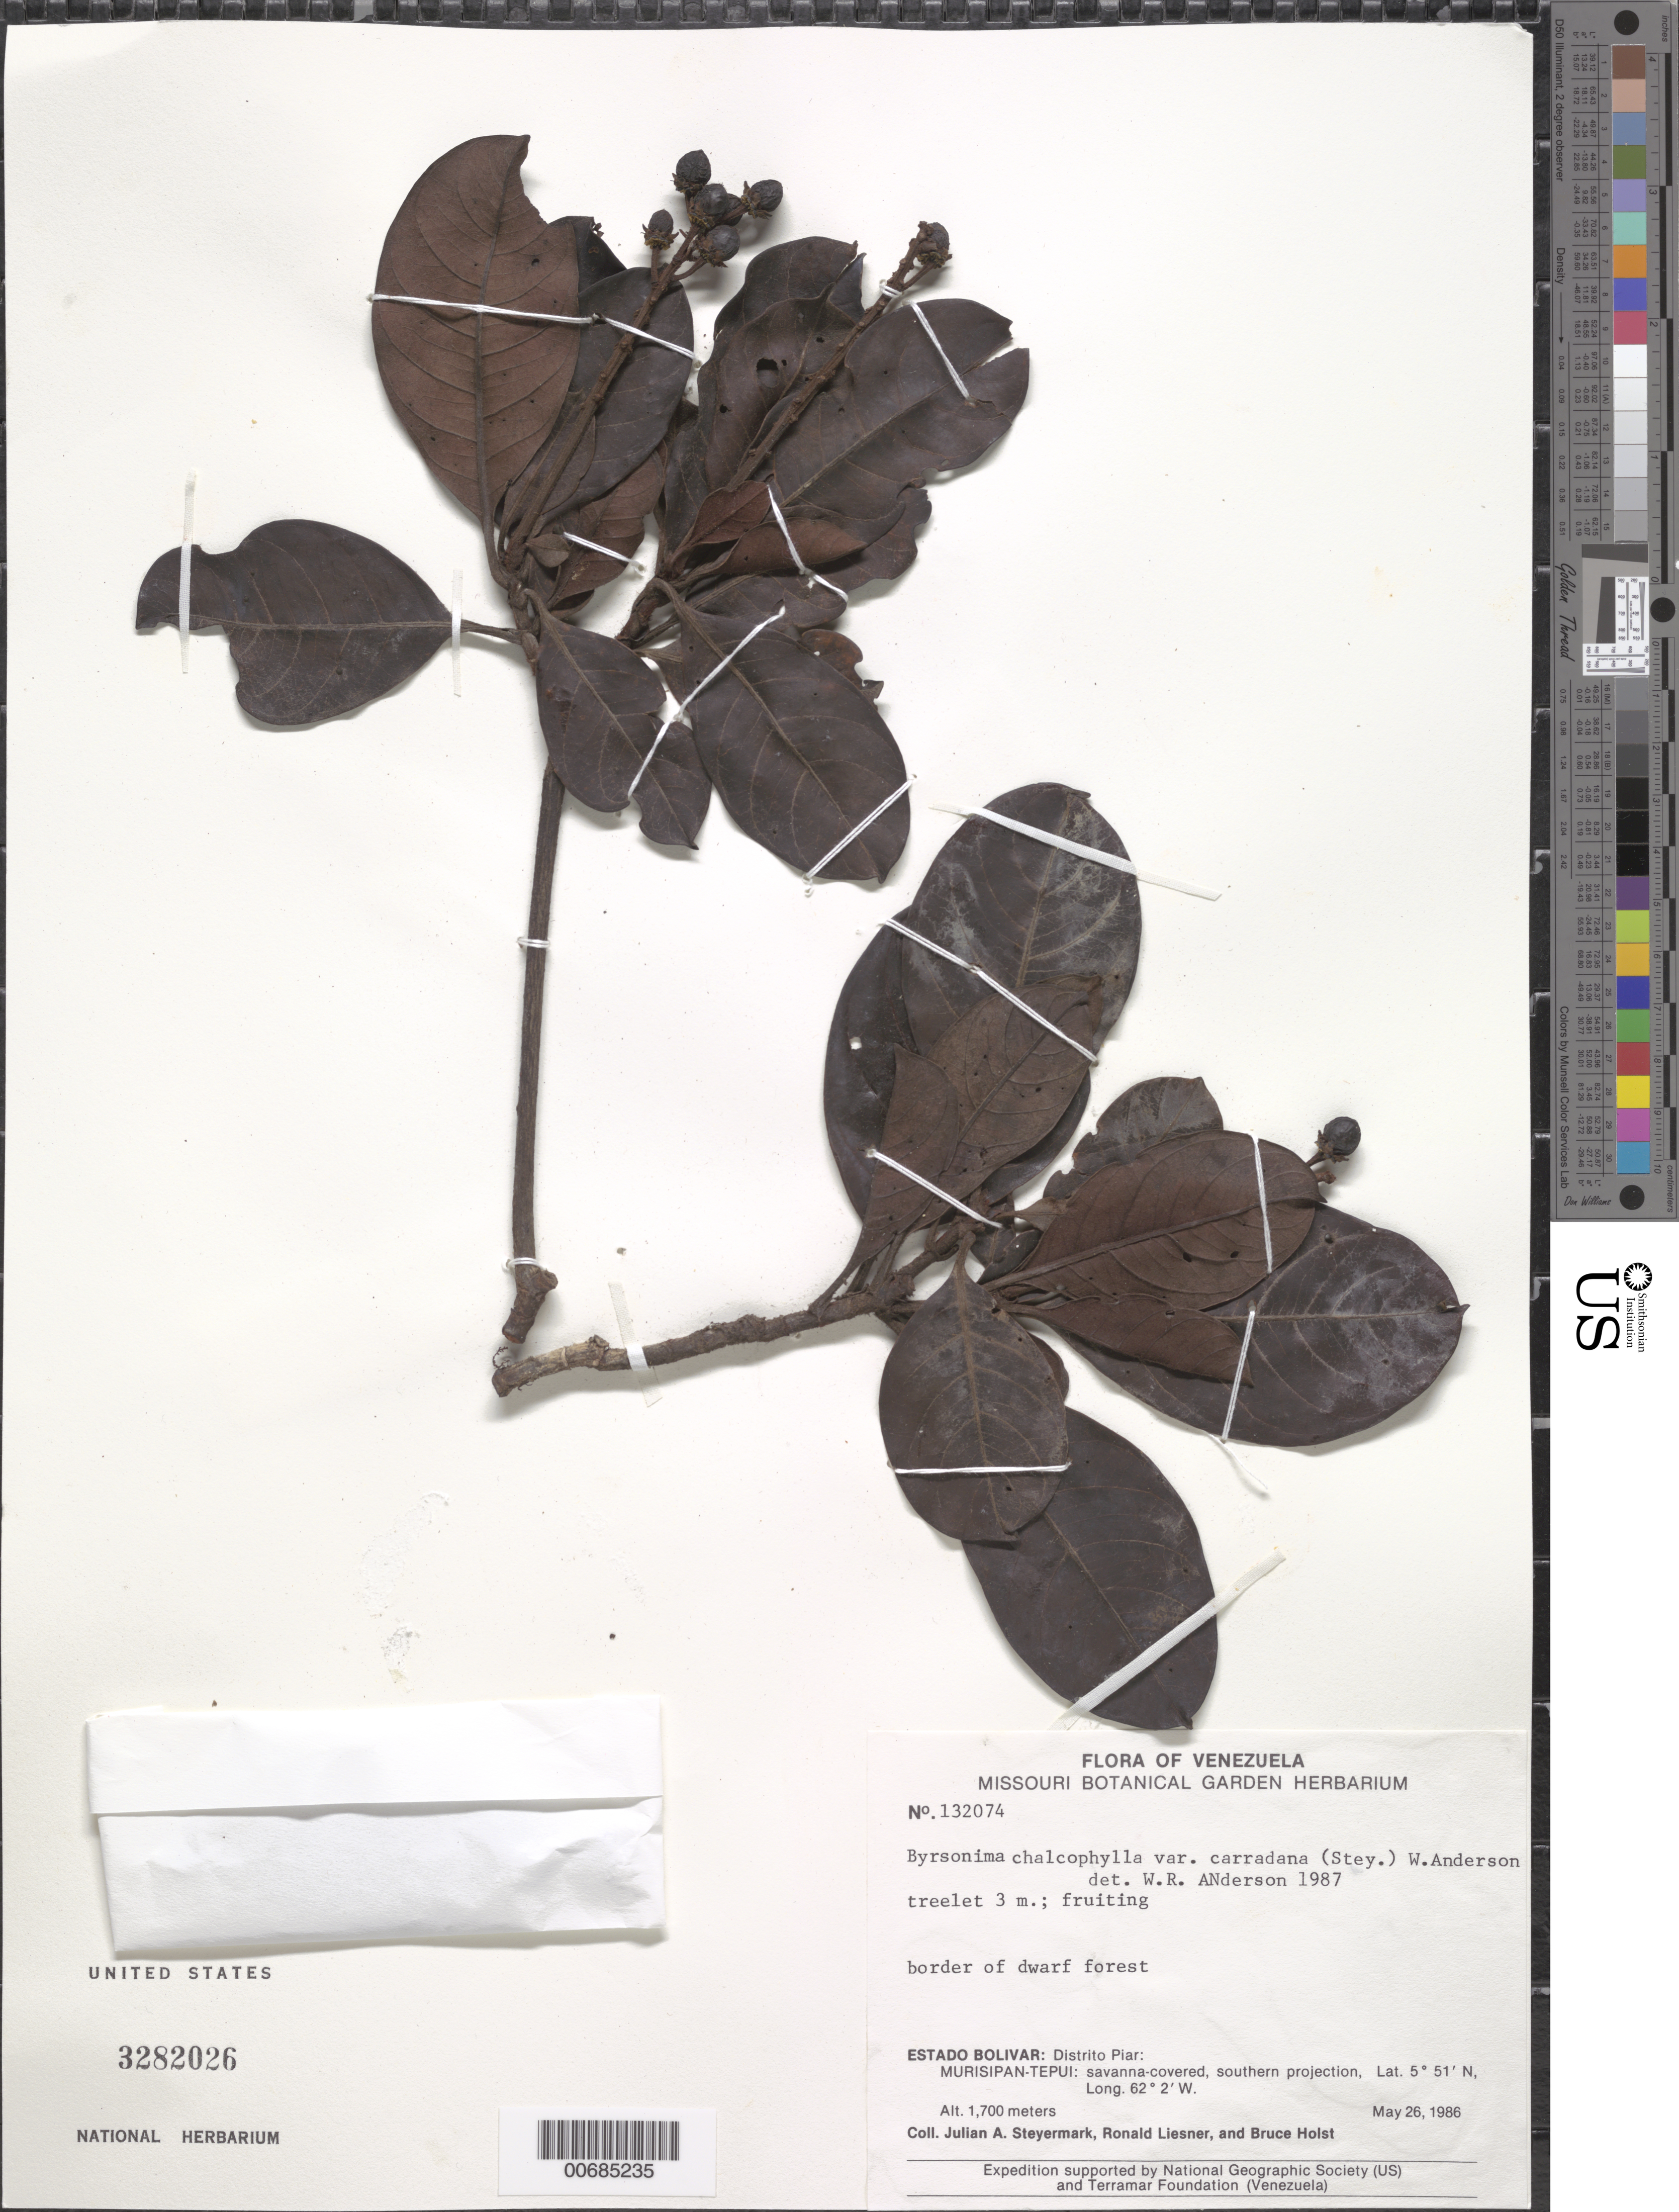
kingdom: Plantae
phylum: Tracheophyta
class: Magnoliopsida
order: Malpighiales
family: Malpighiaceae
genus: Byrsonima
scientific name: Byrsonima chalcophylla var. carraoana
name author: (Steyerm.) W.R. Anderson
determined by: Anderson, W. R., (MICH), University of Michigan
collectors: J. Steyermark, R. L. Liesner & B. Holst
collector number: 132074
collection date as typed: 26-May-86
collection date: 1986-05-26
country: Venezuela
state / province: Bolívar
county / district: Piar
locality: Murisipan-tepuí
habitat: Border of dwarf forest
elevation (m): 1700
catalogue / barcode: US 3282026